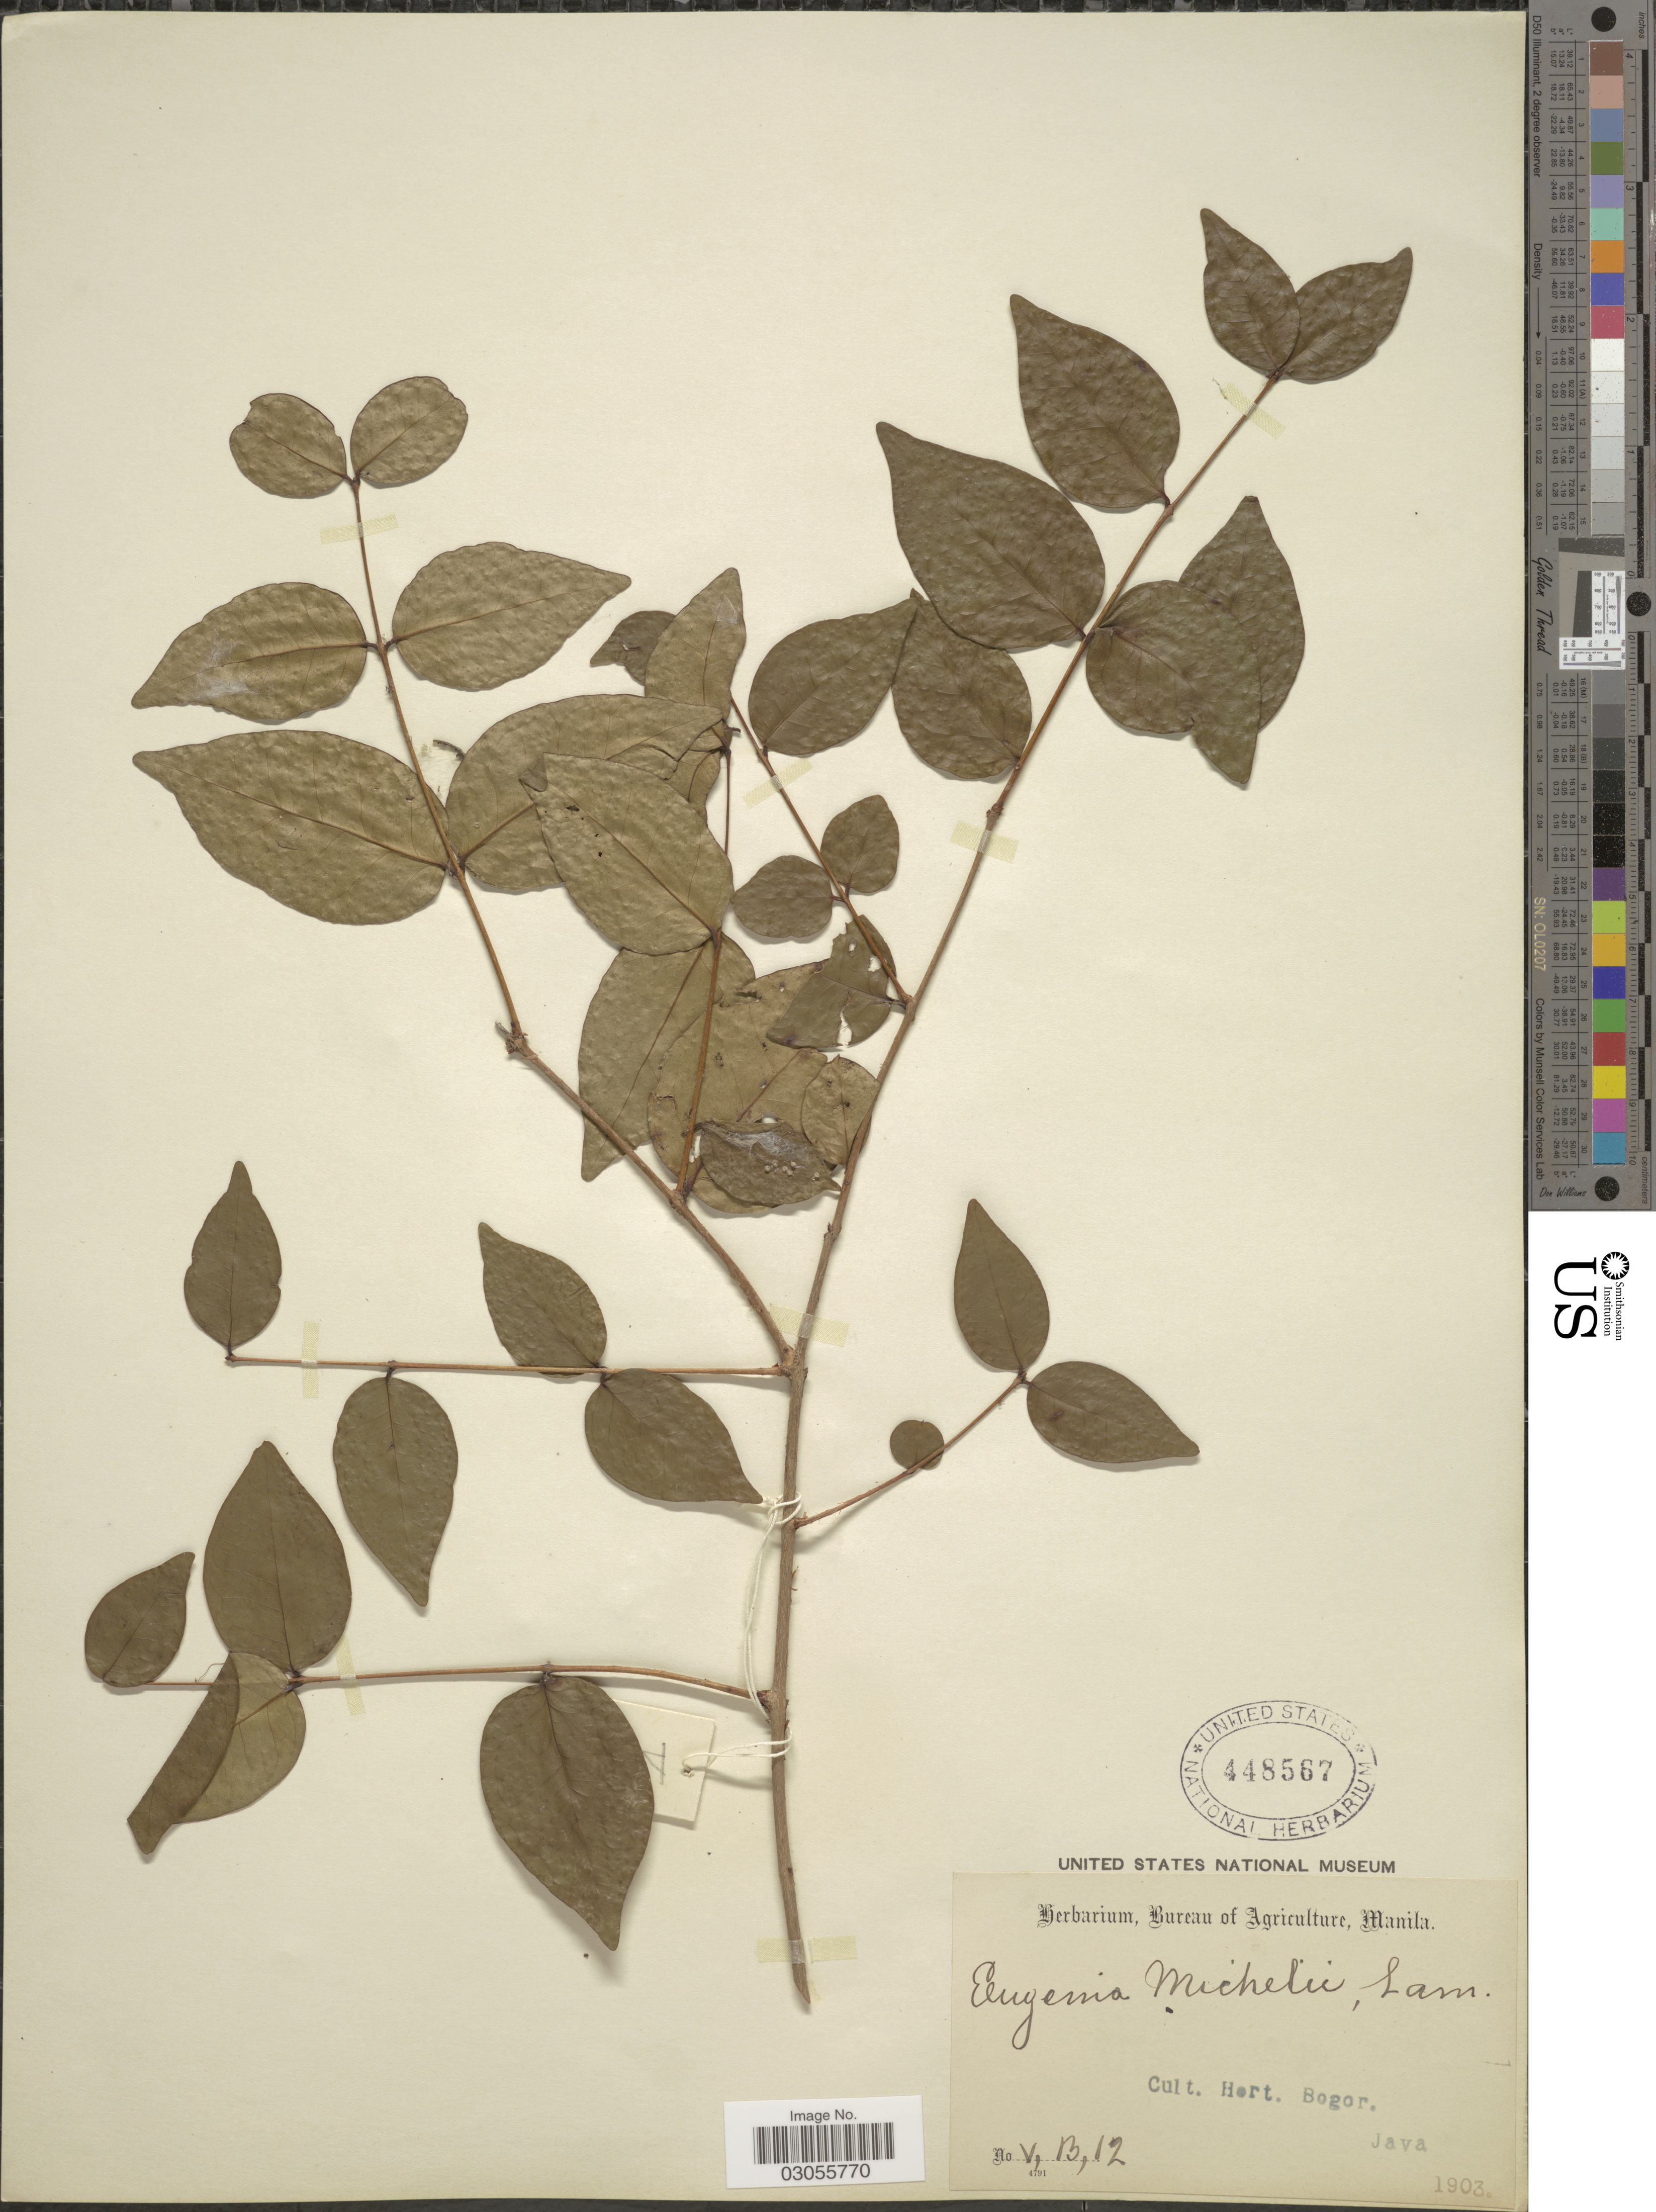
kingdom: Plantae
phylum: Tracheophyta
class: Magnoliopsida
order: Myrtales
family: Myrtaceae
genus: Eugenia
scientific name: Eugenia michelii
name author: Lam.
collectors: ex Herb. Bur. Agric. Manila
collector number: V, B, 12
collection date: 1903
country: Indonesia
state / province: Java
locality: Cult. Hort. Bogor.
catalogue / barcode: US 448567